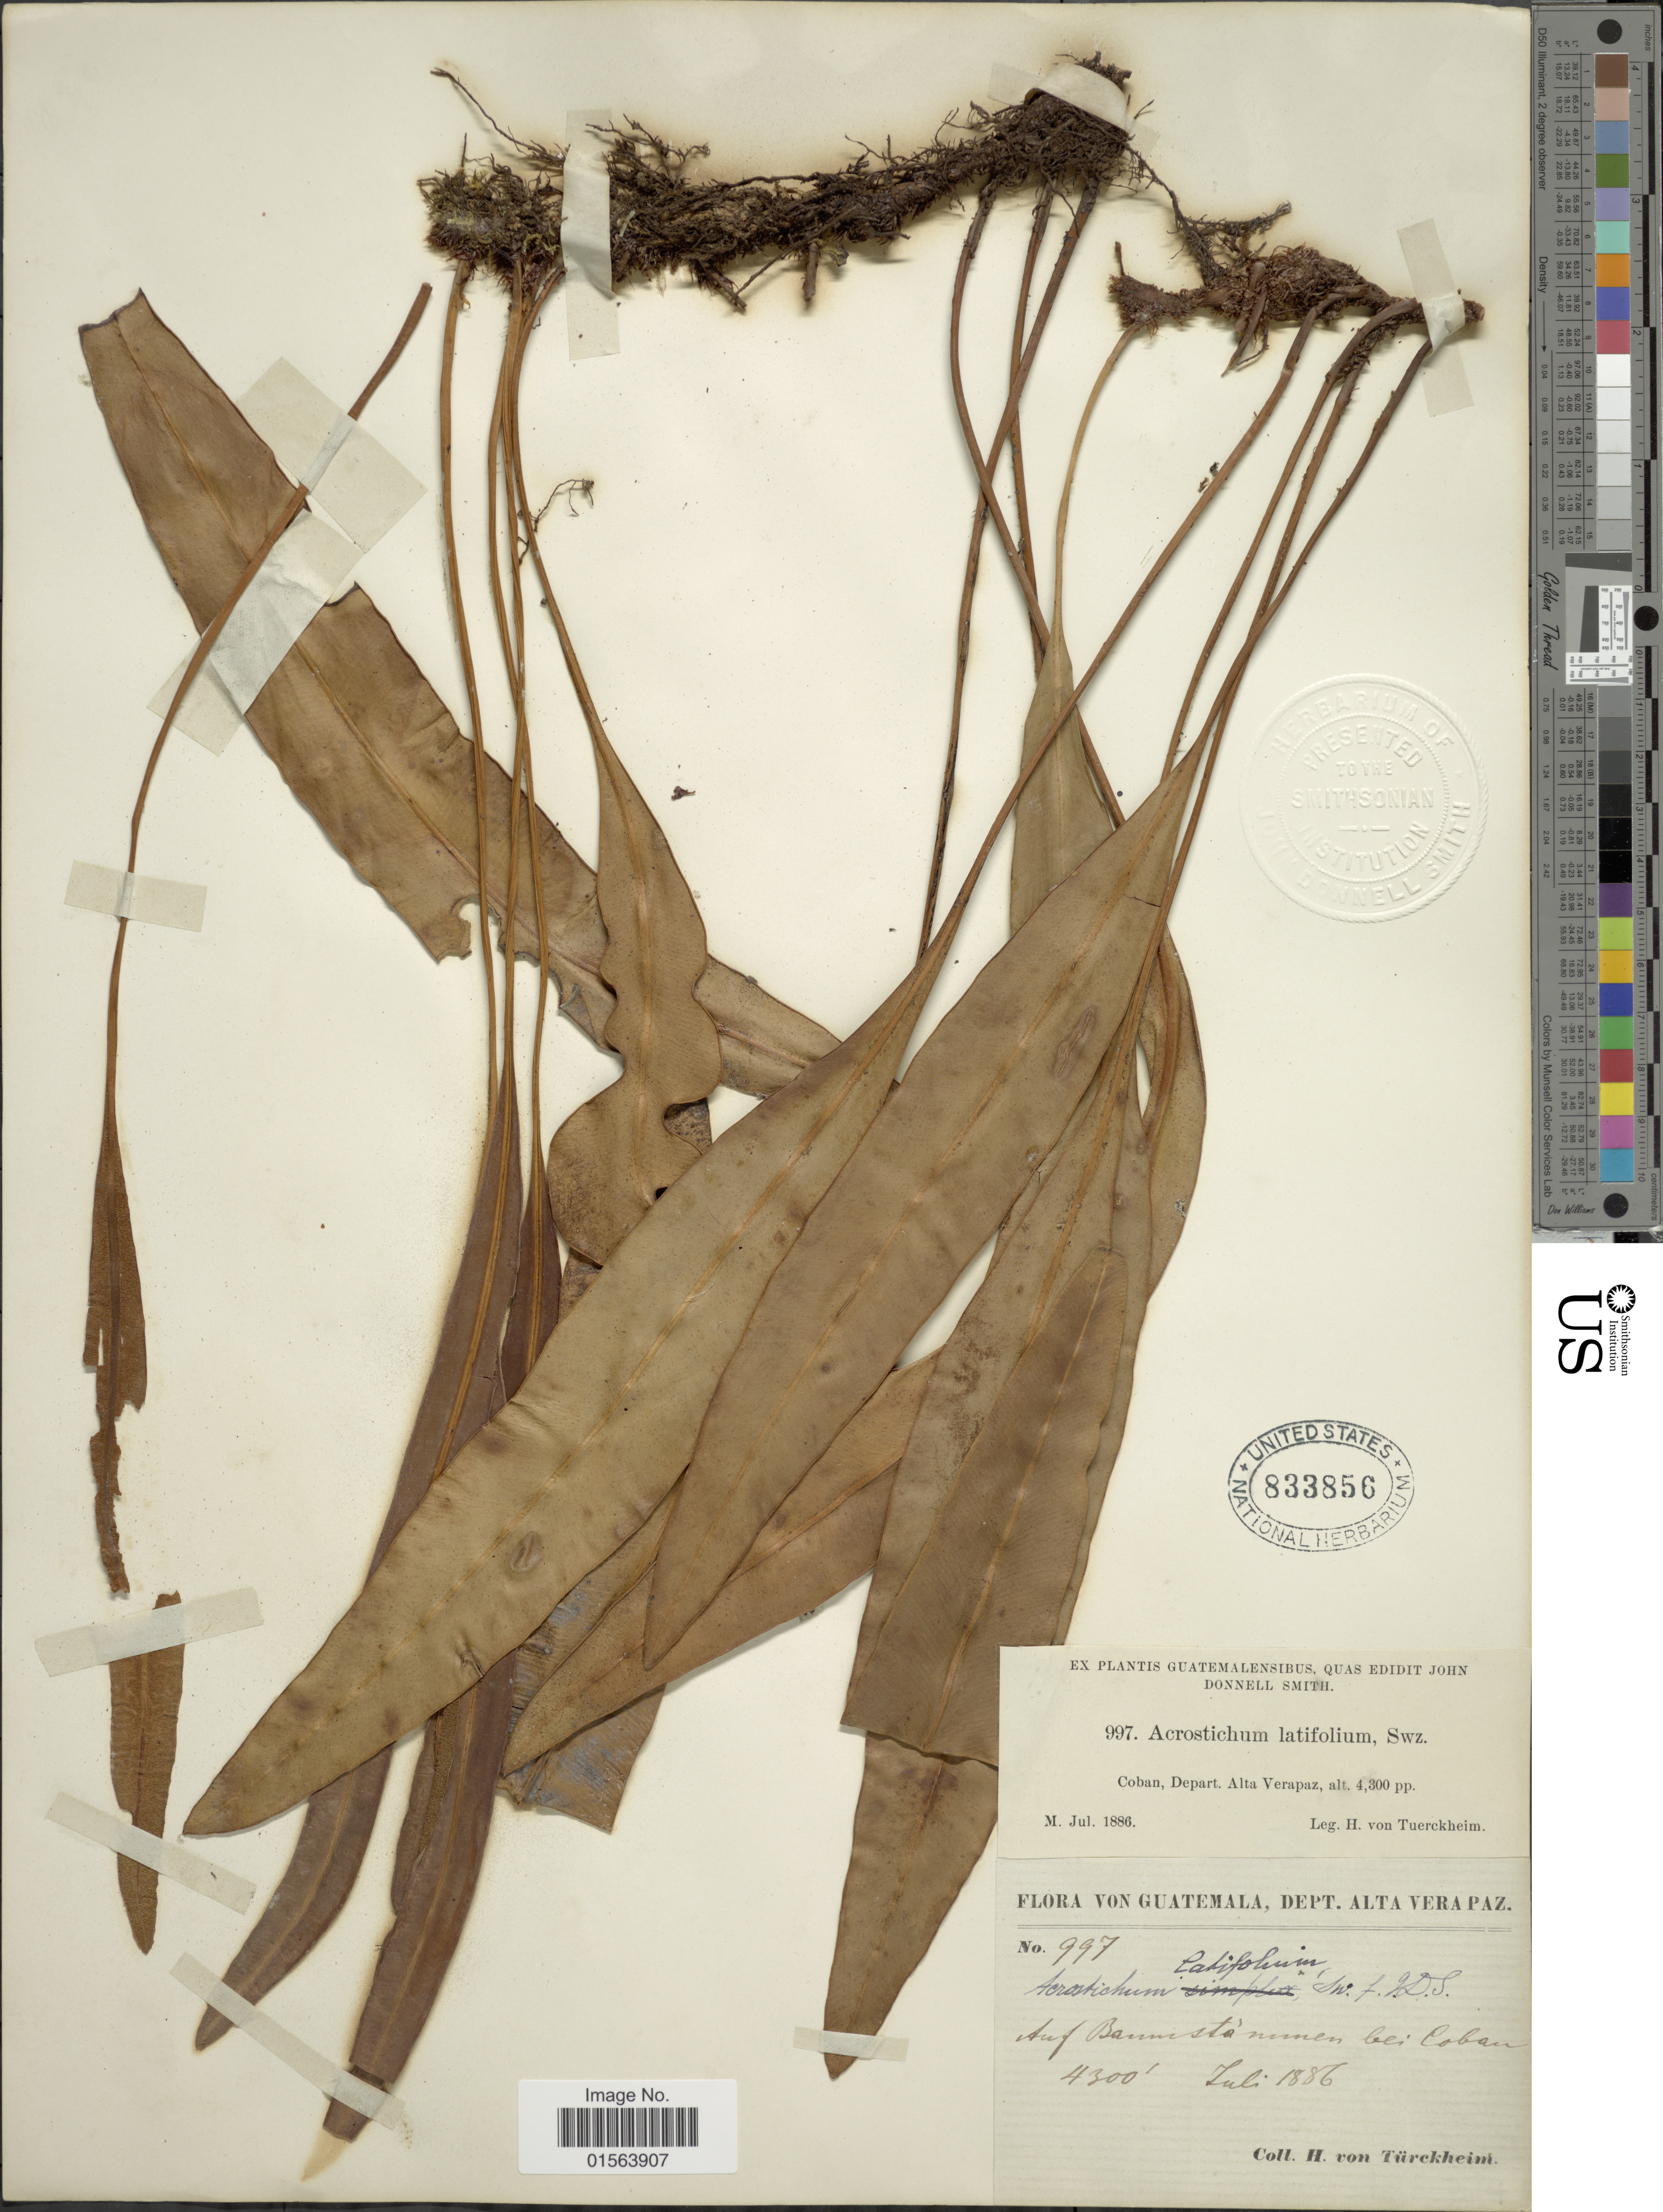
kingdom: Plantae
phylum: Tracheophyta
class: Polypodiopsida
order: Polypodiales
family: Dryopteridaceae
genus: Elaphoglossum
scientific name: Elaphoglossum guatemalense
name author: (Klotzsch) T. Moore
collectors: H. von Türckheim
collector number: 997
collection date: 1886-07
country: Guatemala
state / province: Alta Verapaz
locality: Dept. Alta Vera Paz, bei Coban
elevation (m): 1311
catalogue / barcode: US 833856